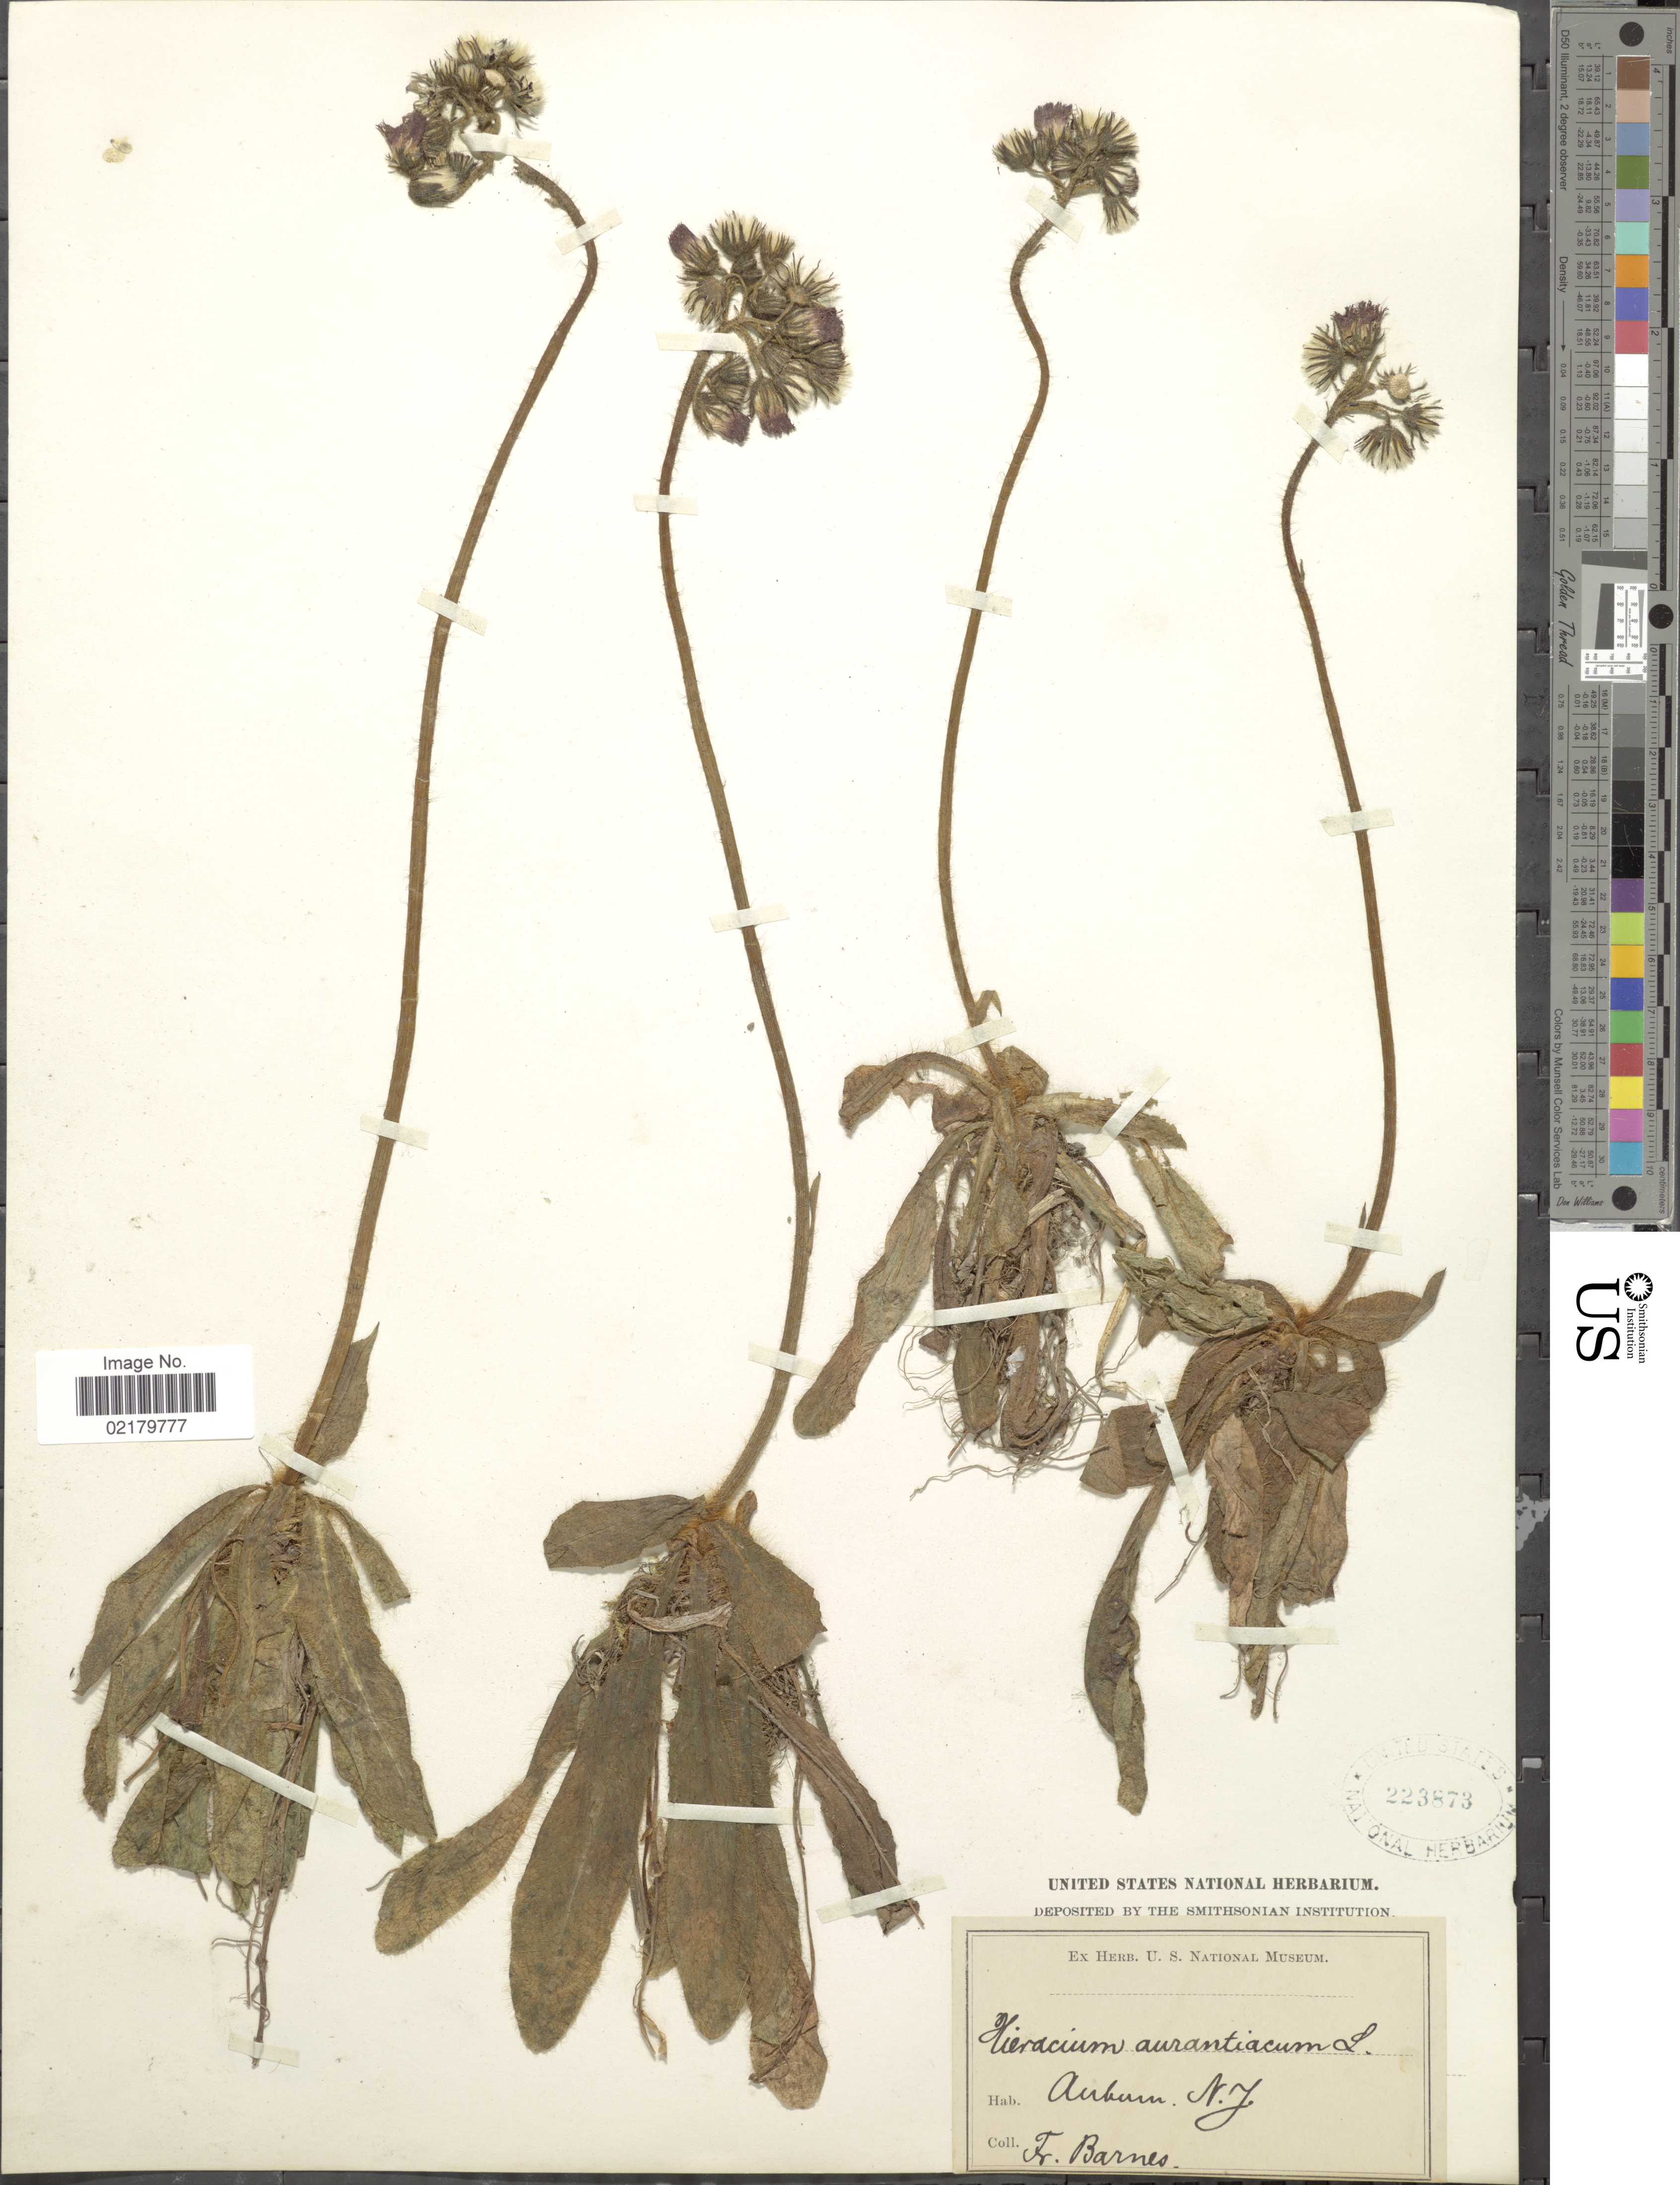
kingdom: Plantae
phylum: Tracheophyta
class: Magnoliopsida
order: Asterales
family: Asteraceae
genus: Pilosella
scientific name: Pilosella aurantiaca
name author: (L.) F.W. Schultz & Sch. Bip.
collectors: --Barnes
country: United States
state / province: New Jersey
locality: Auburn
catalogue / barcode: US 223873